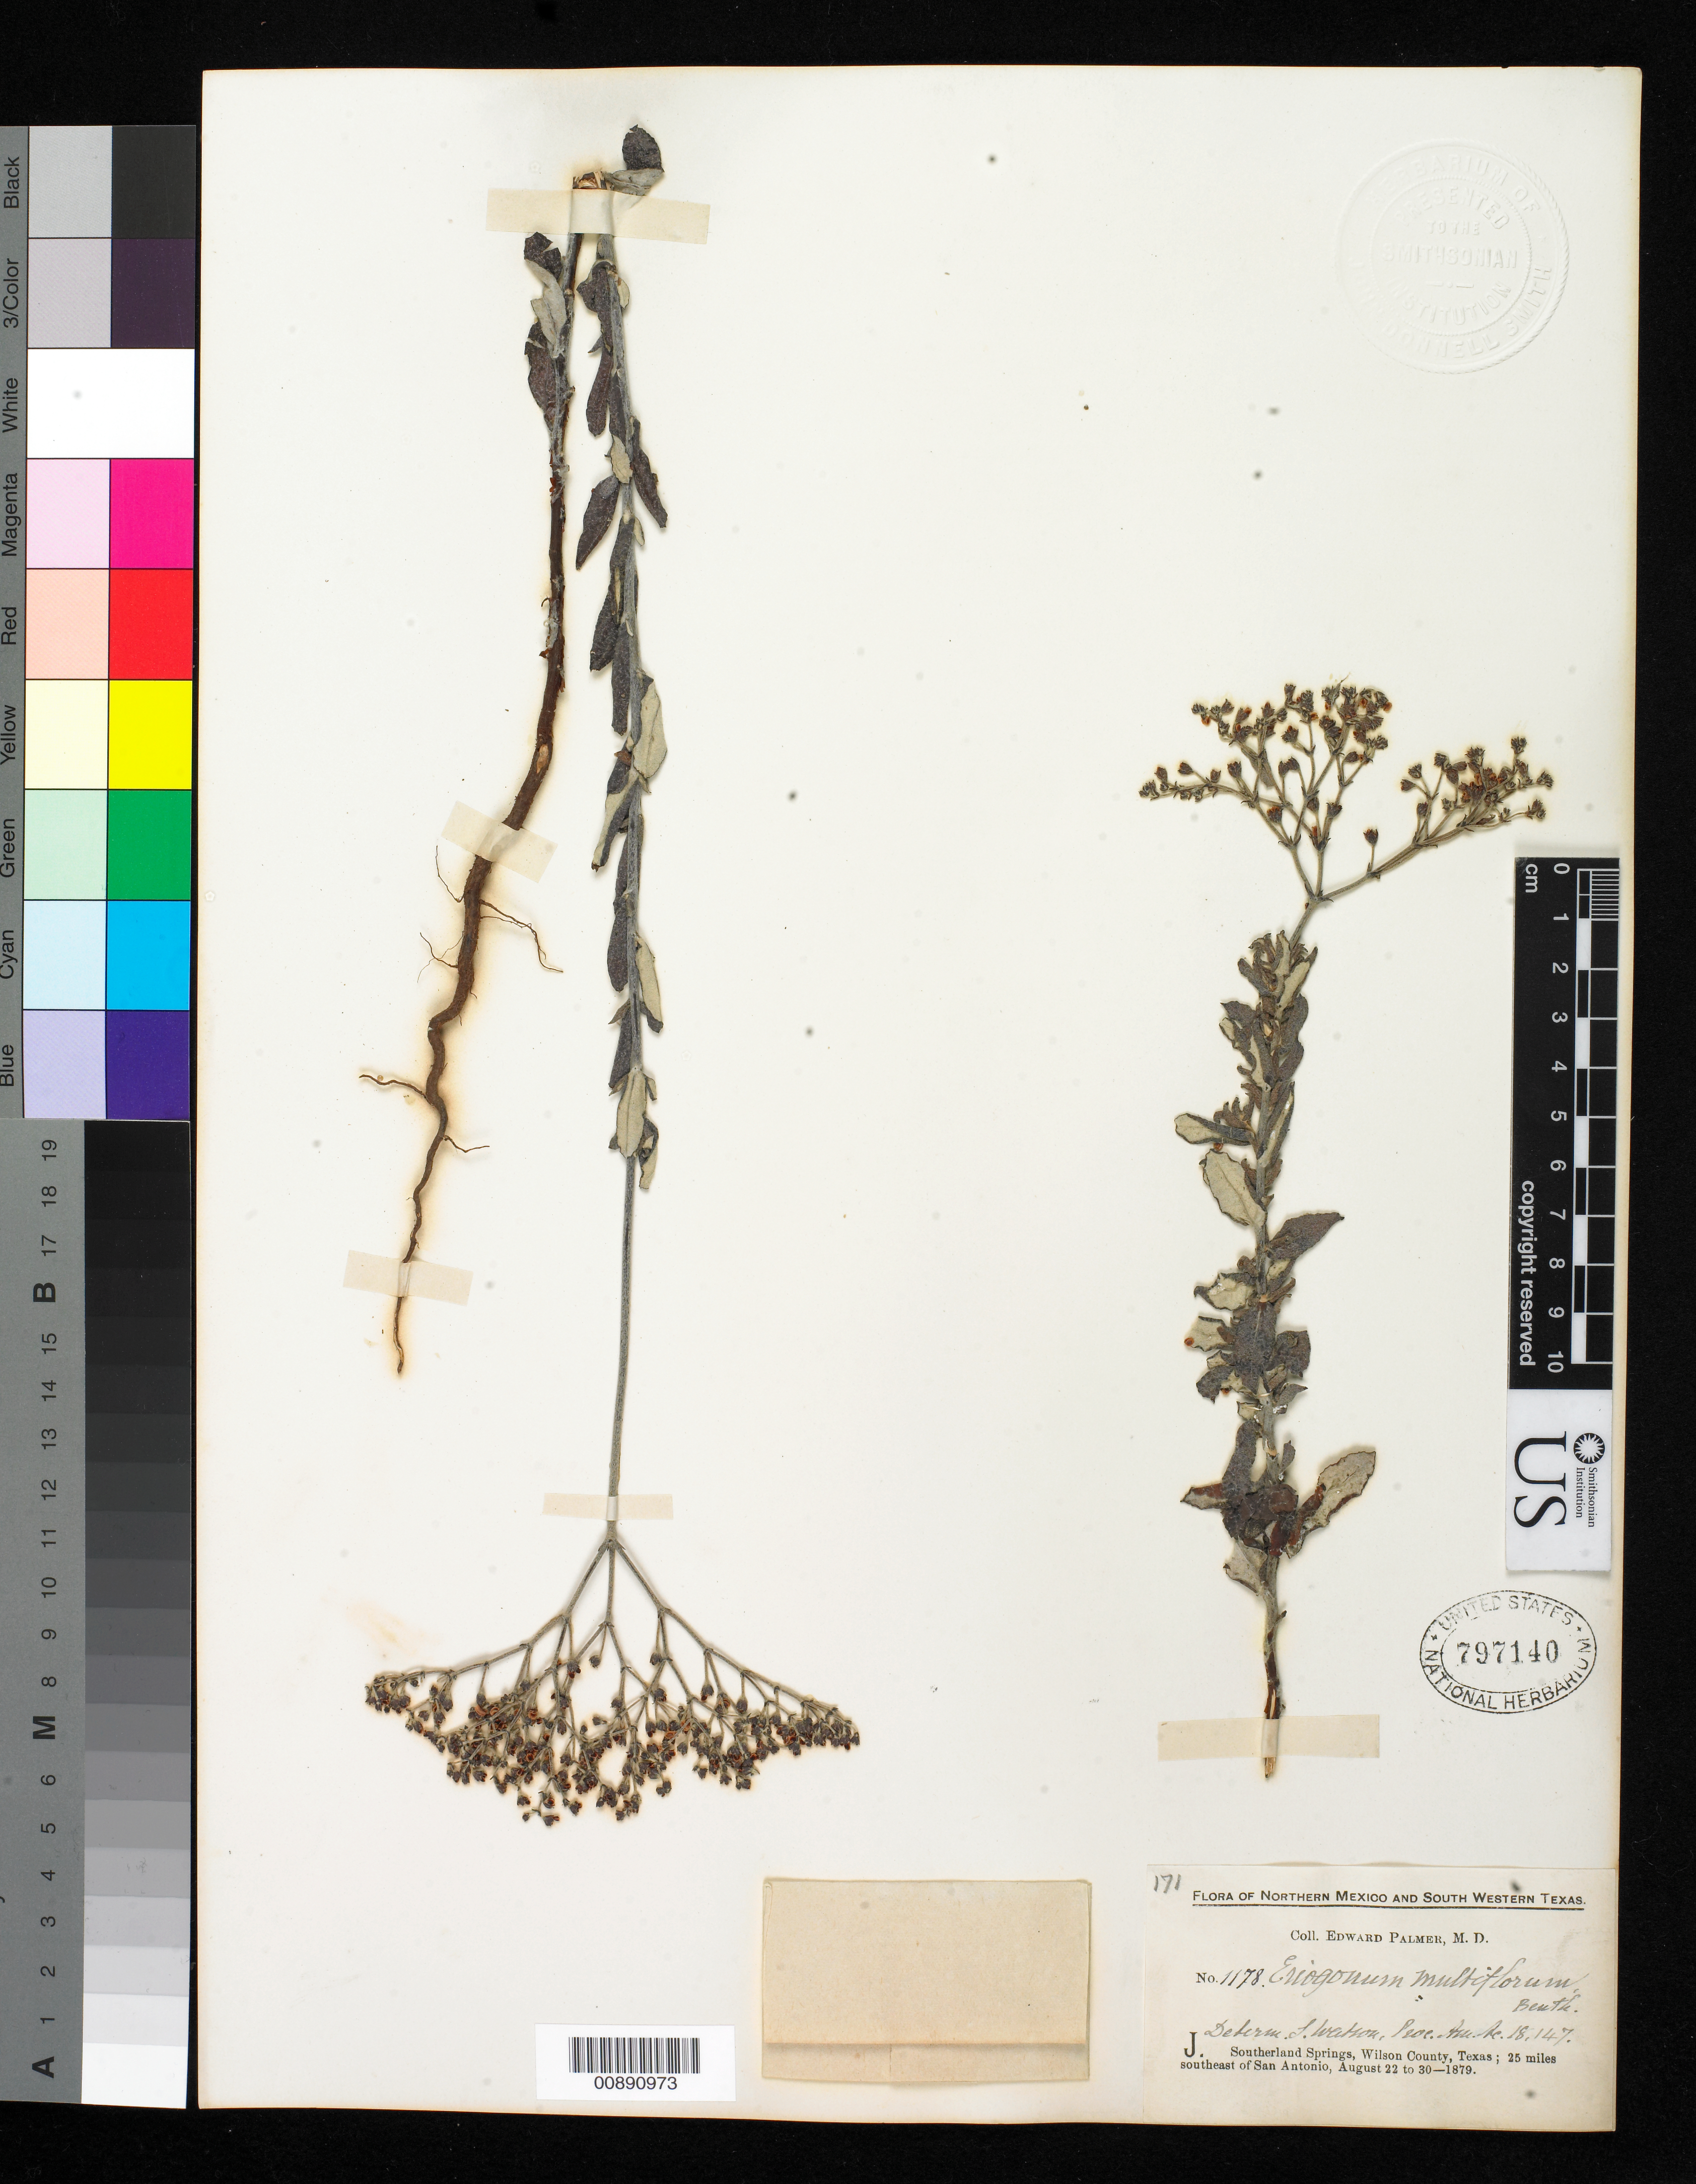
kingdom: Plantae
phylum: Tracheophyta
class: Magnoliopsida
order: Caryophyllales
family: Polygonaceae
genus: Eriogonum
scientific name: Eriogonum multiflorum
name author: Benth.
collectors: E. Palmer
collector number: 1178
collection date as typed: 22 Aug 1879 to 30 Aug 1879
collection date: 1879-08-22/1879-08-30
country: United States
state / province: Texas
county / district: Wilson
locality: J. Southerland Springs, Wilson County, Texas; 25 miles southeast of San Antonio.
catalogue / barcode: US 797140